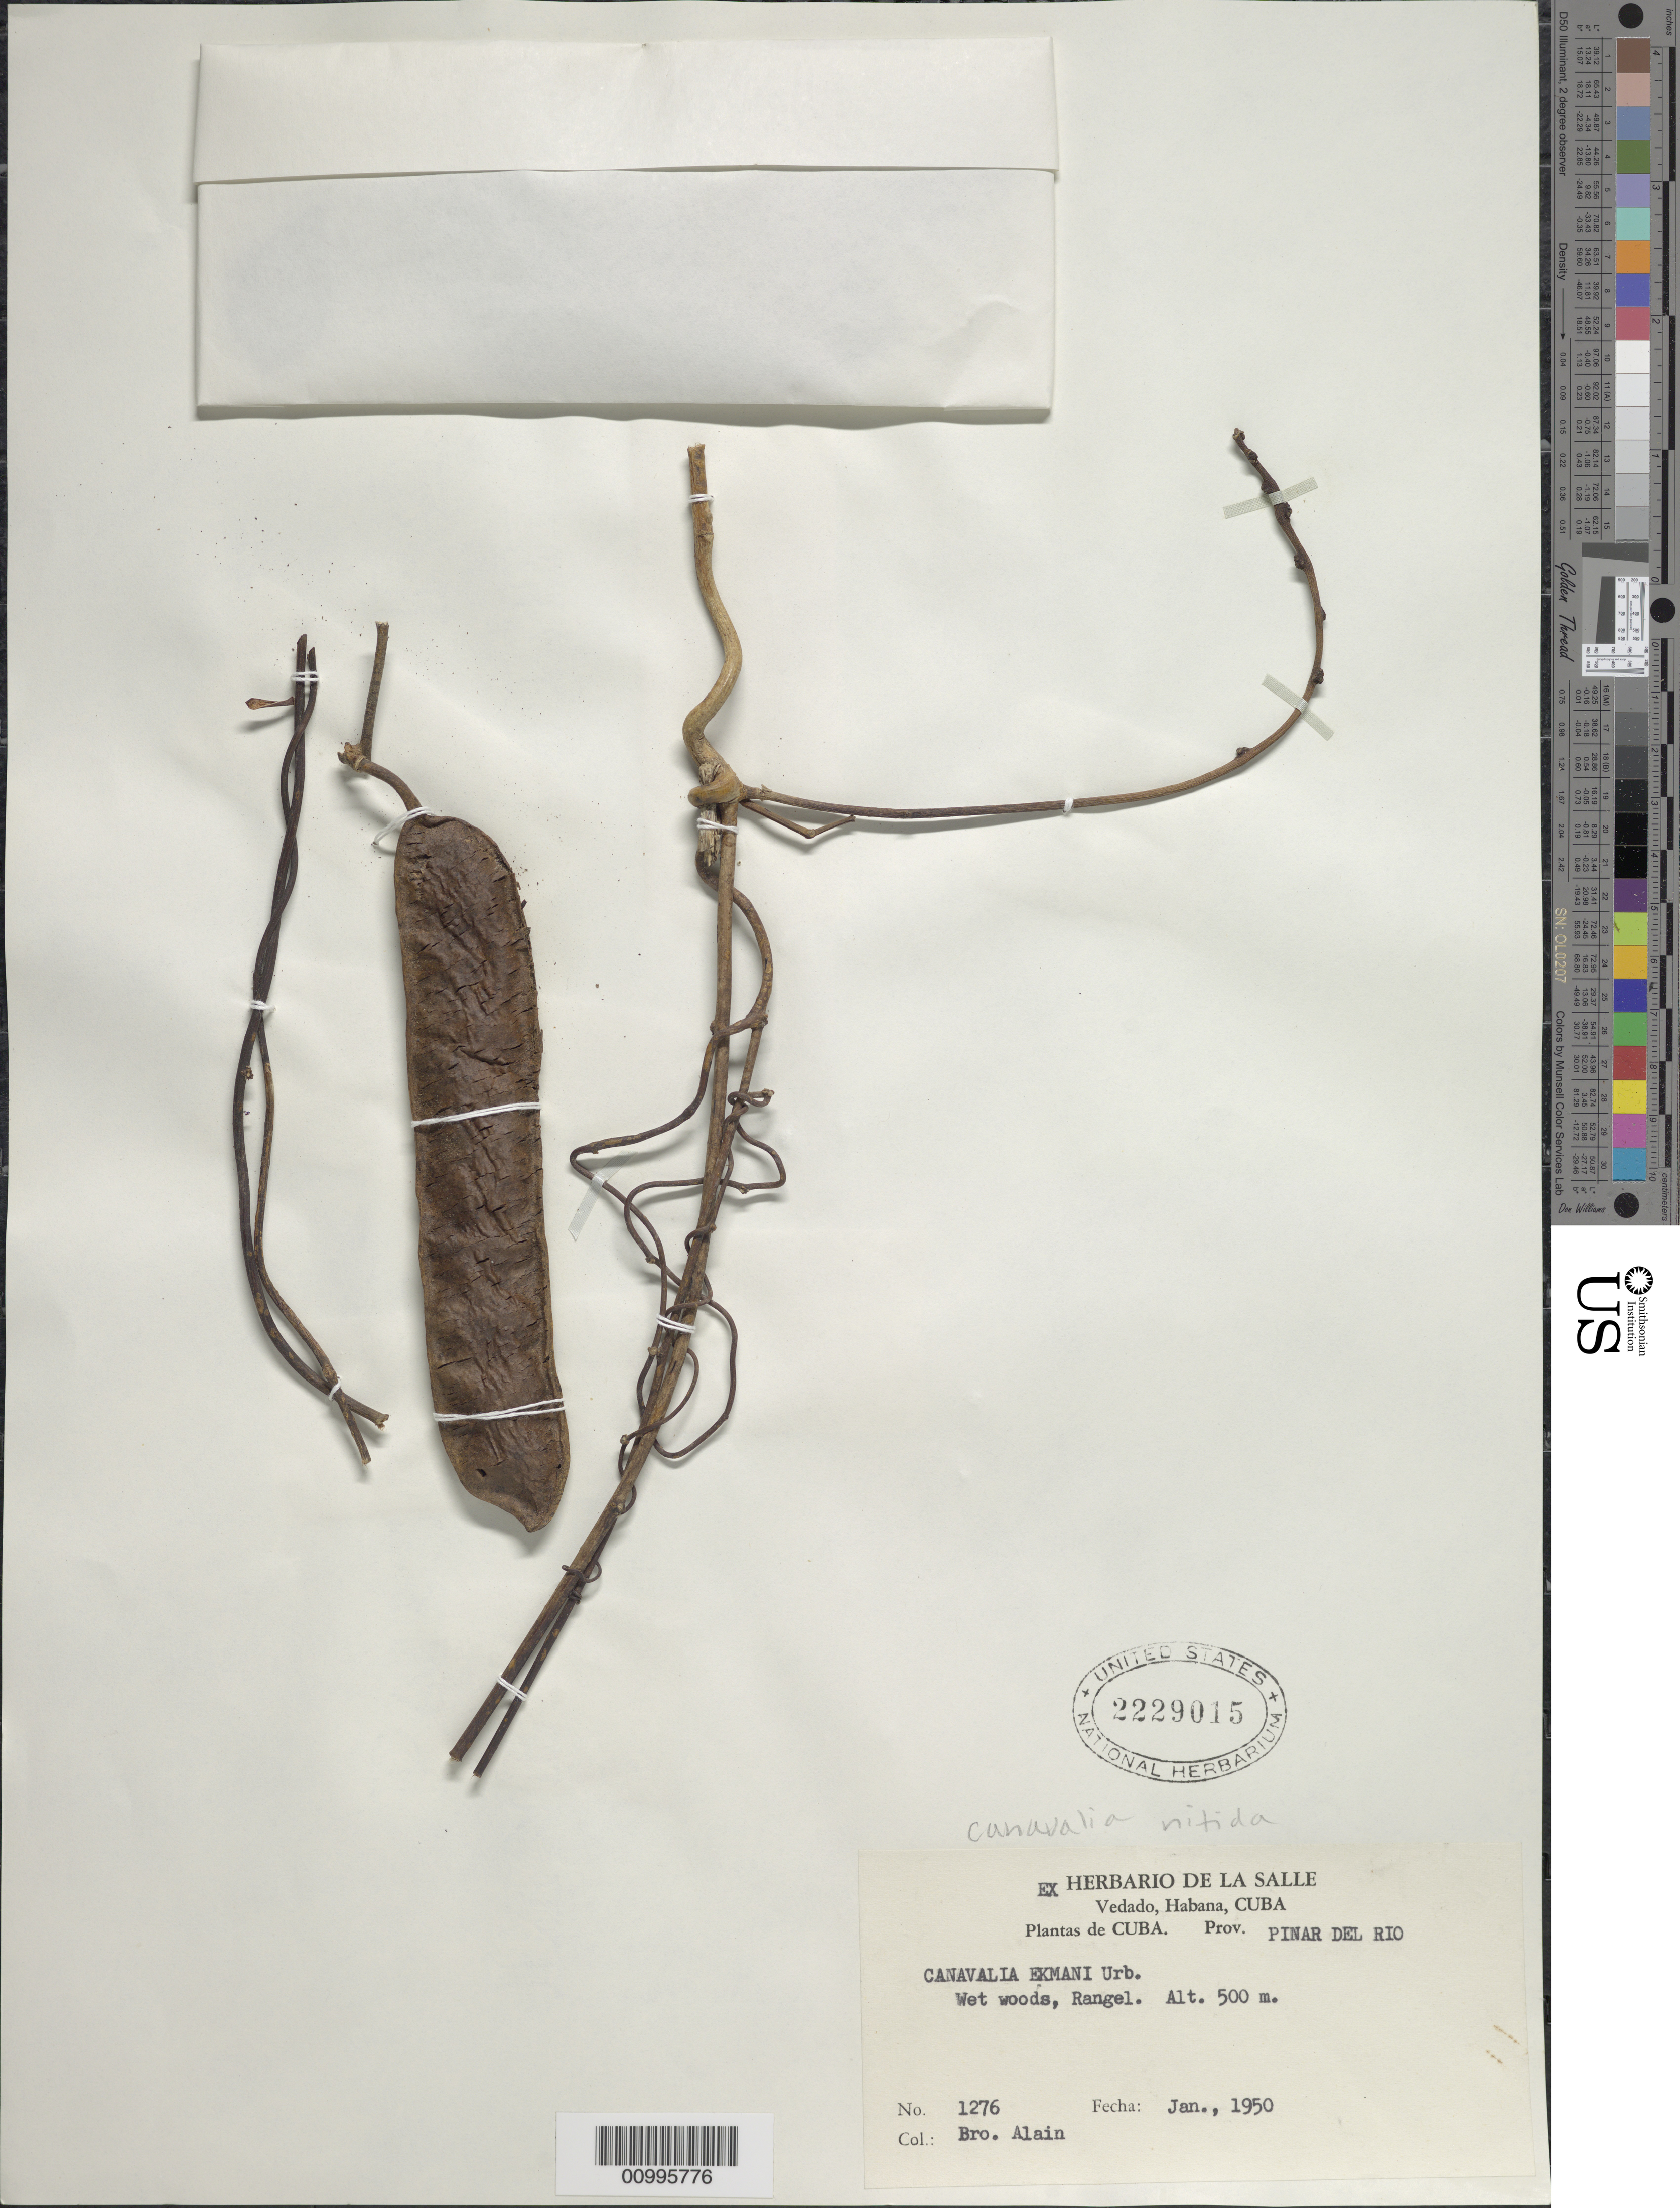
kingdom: Plantae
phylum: Tracheophyta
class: Magnoliopsida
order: Fabales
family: Fabaceae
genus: Canavalia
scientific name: Canavalia nitida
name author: (Cav.) Piper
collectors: A. H. Liogier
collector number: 1276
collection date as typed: Jan 1950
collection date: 1950-01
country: Cuba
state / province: Pinar del Rio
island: Cuba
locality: Rangel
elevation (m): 500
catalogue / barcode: US 2229015